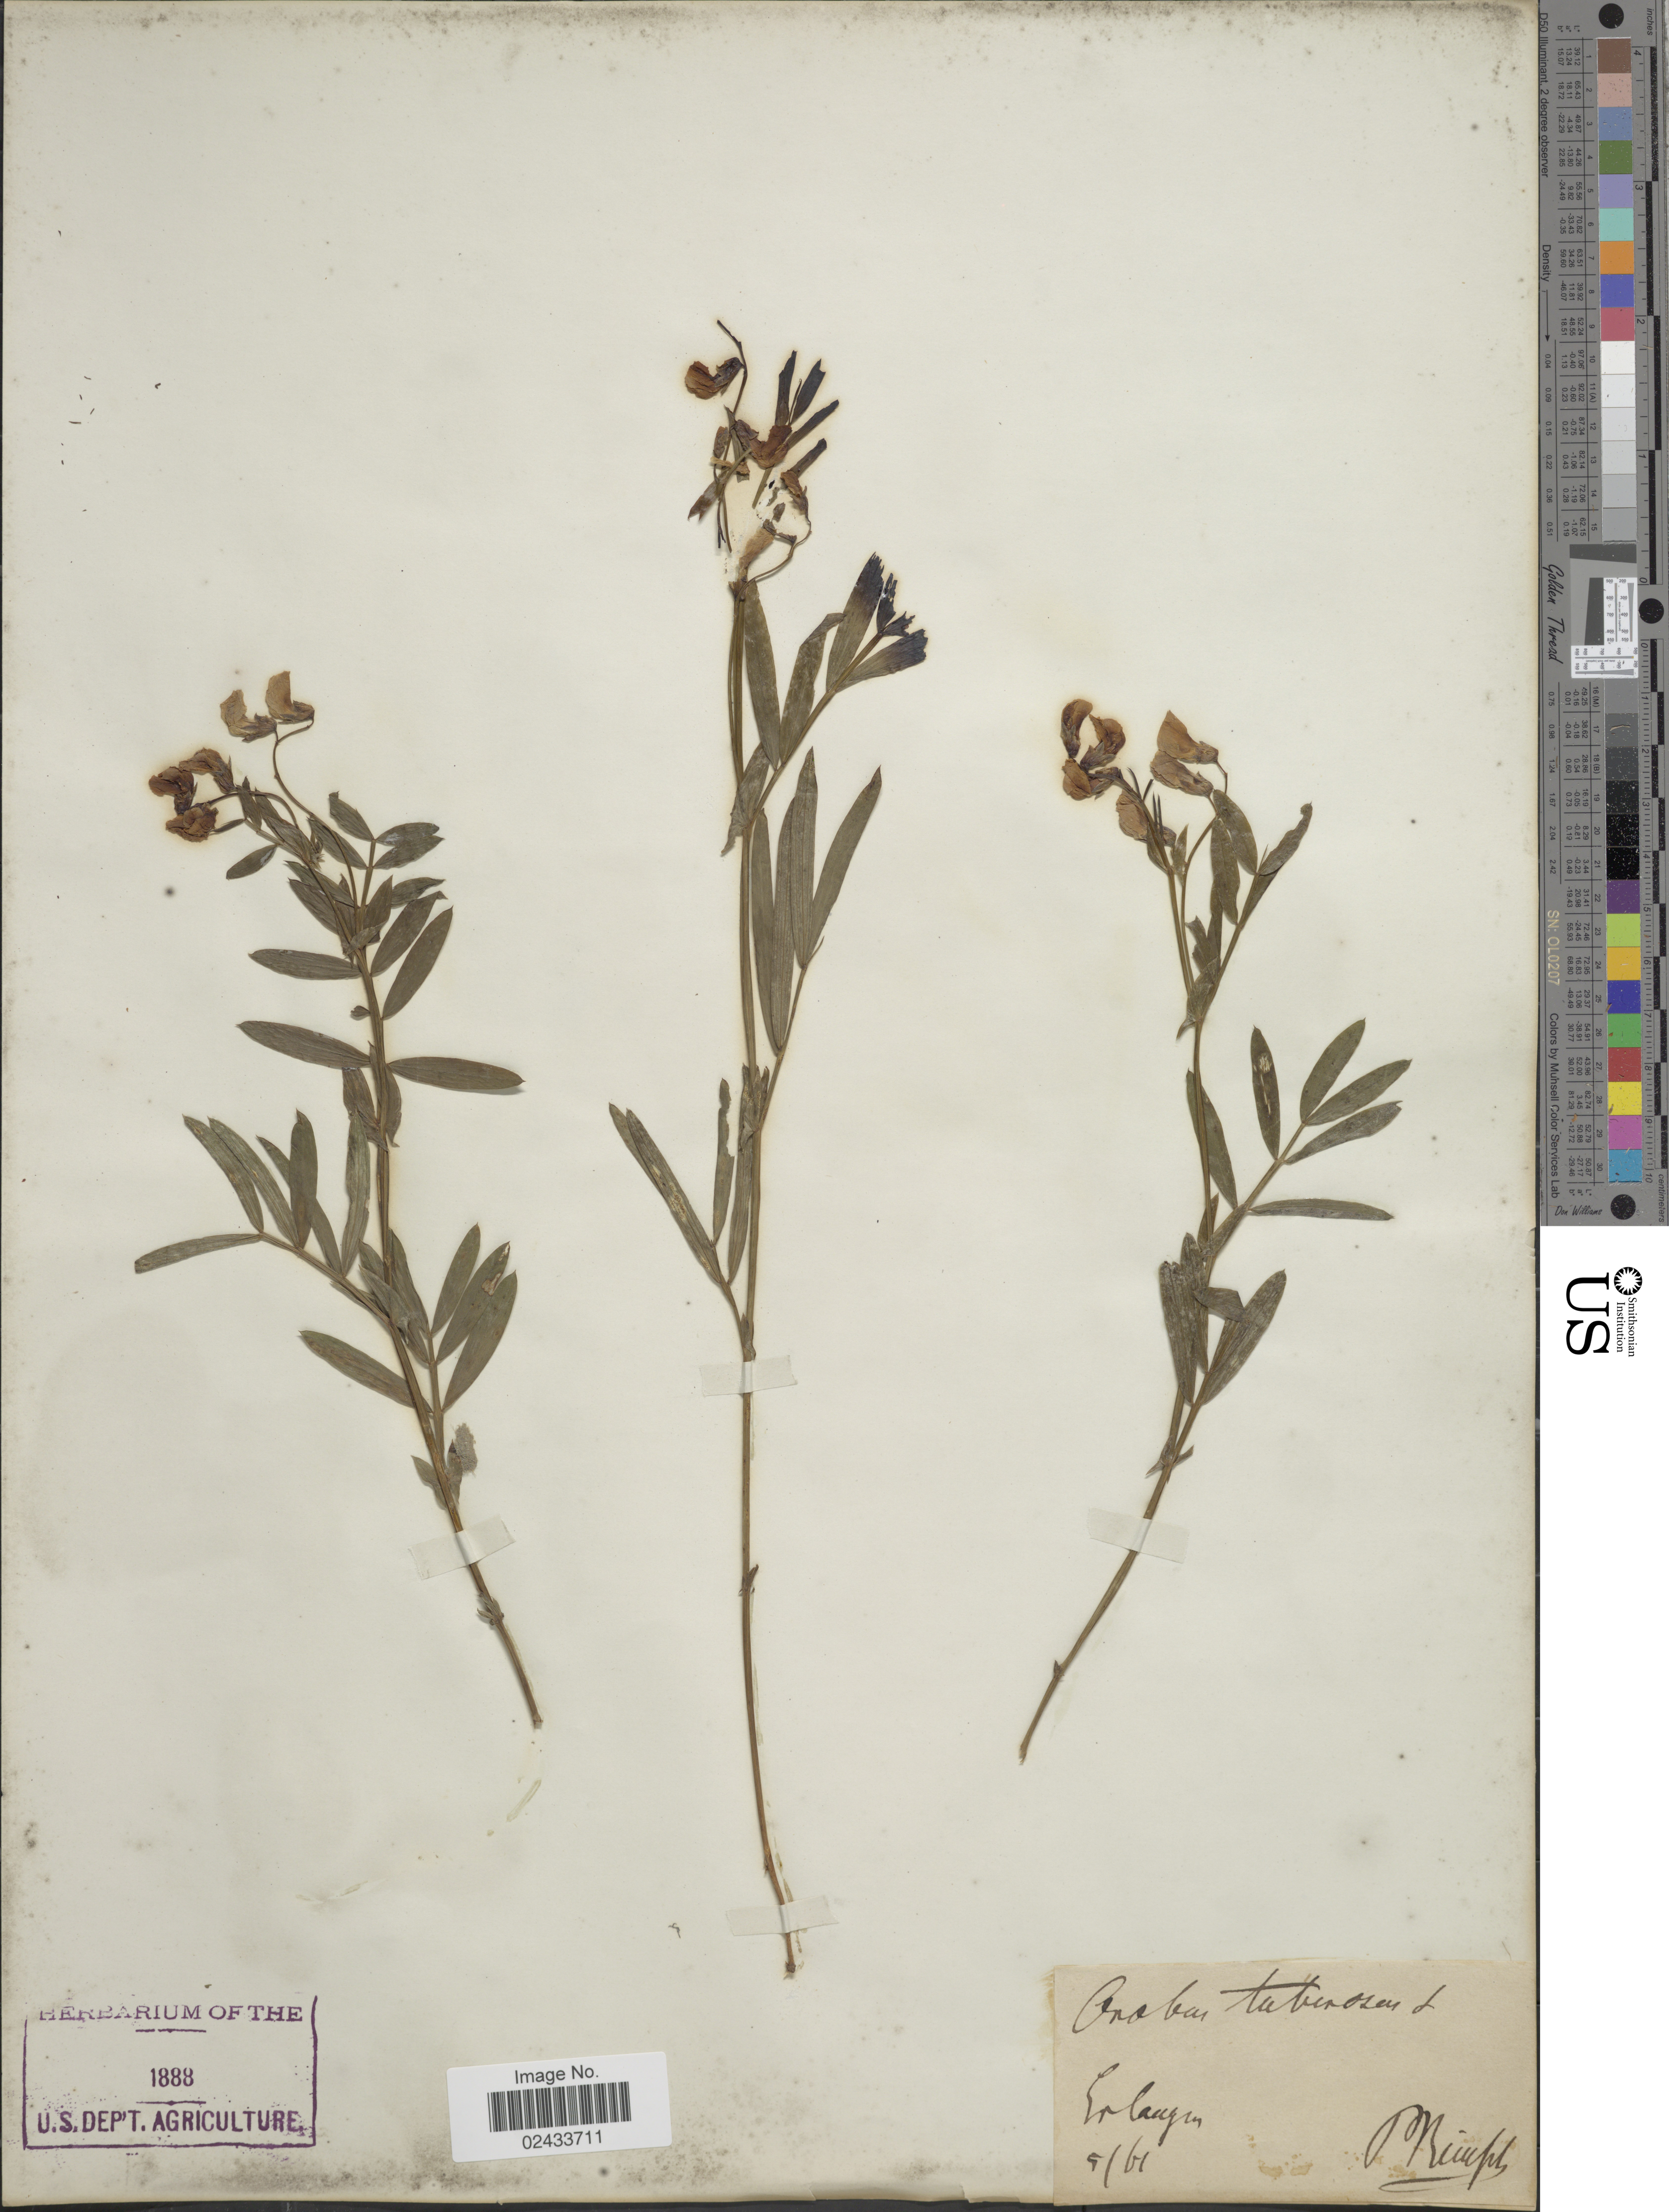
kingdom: Plantae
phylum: Tracheophyta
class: Magnoliopsida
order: Fabales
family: Fabaceae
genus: Lathyrus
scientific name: Lathyrus tuberosus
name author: L.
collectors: P.F. Reinsch (herbarium)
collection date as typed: Transcribed d/m/y: /5/61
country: Germany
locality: Erlangen